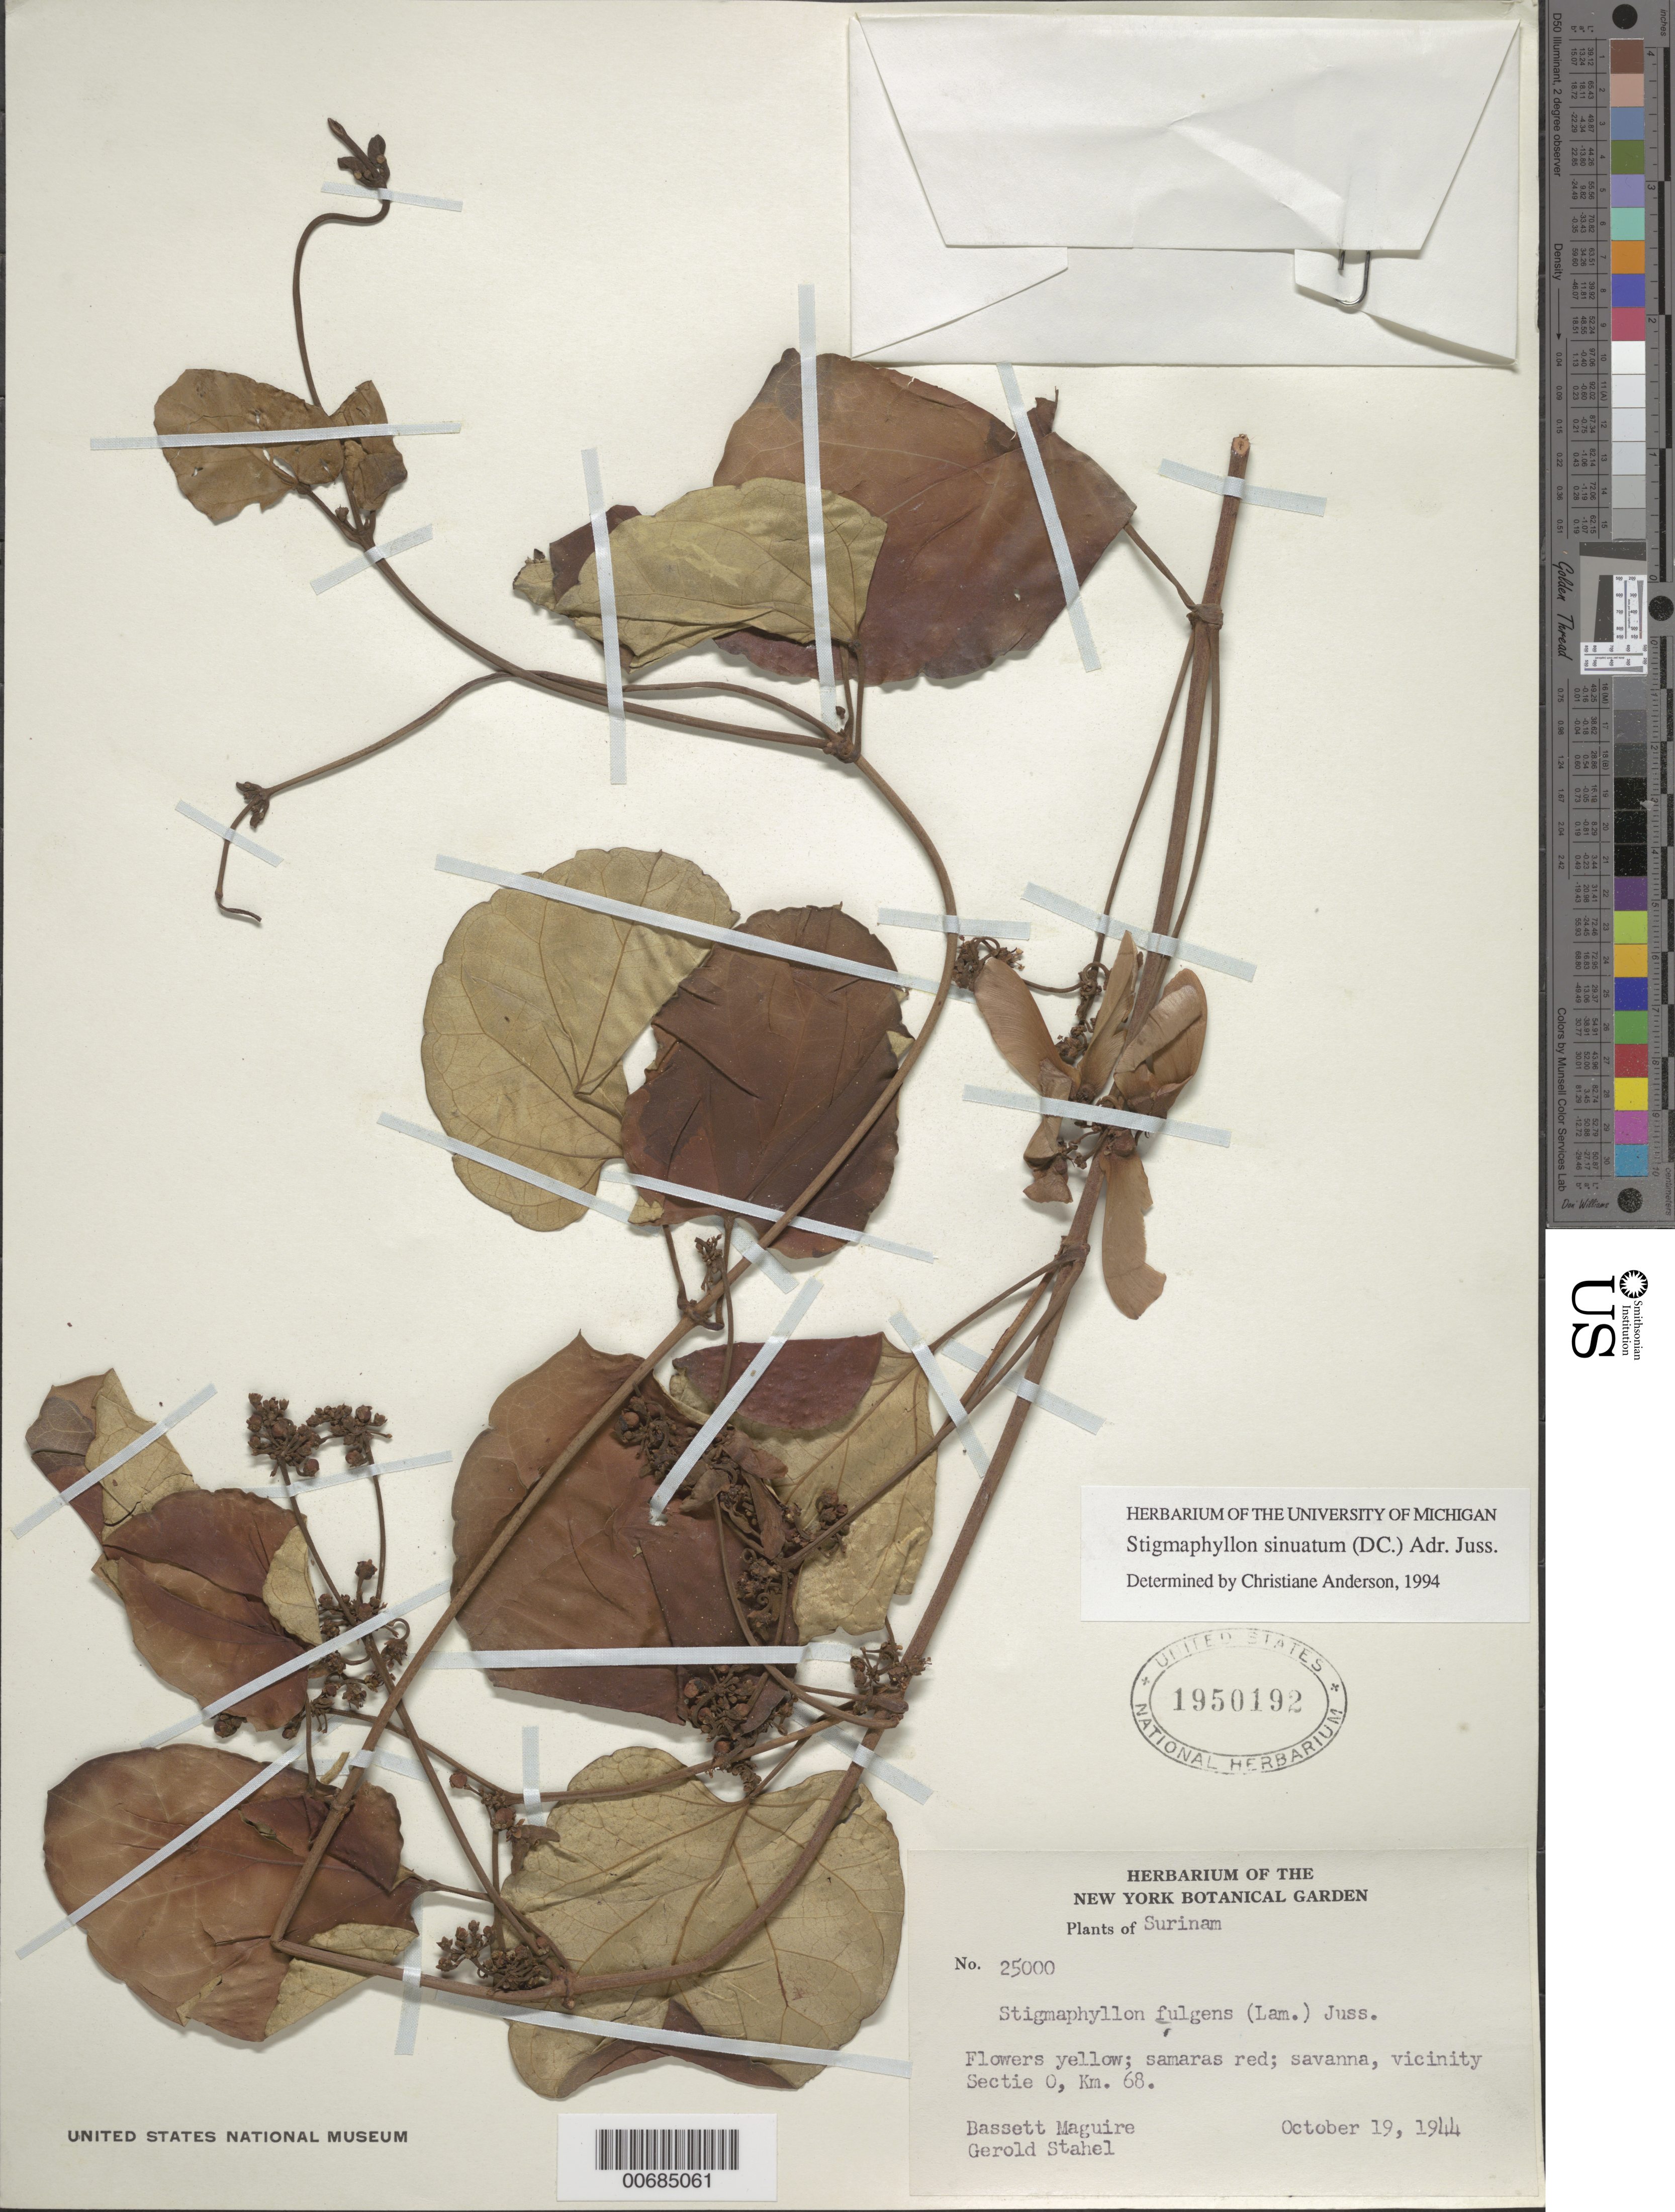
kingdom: Plantae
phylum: Tracheophyta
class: Magnoliopsida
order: Malpighiales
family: Malpighiaceae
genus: Stigmaphyllon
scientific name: Stigmaphyllon sinuatum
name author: (DC.) A. Juss.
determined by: Anderson, C.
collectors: B. Maguire & G. Stahel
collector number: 25000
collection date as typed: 19-Oct-44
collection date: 1944-10-19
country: Suriname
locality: Zanderij, Sectie O, km 68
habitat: Savanna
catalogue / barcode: US 1950192